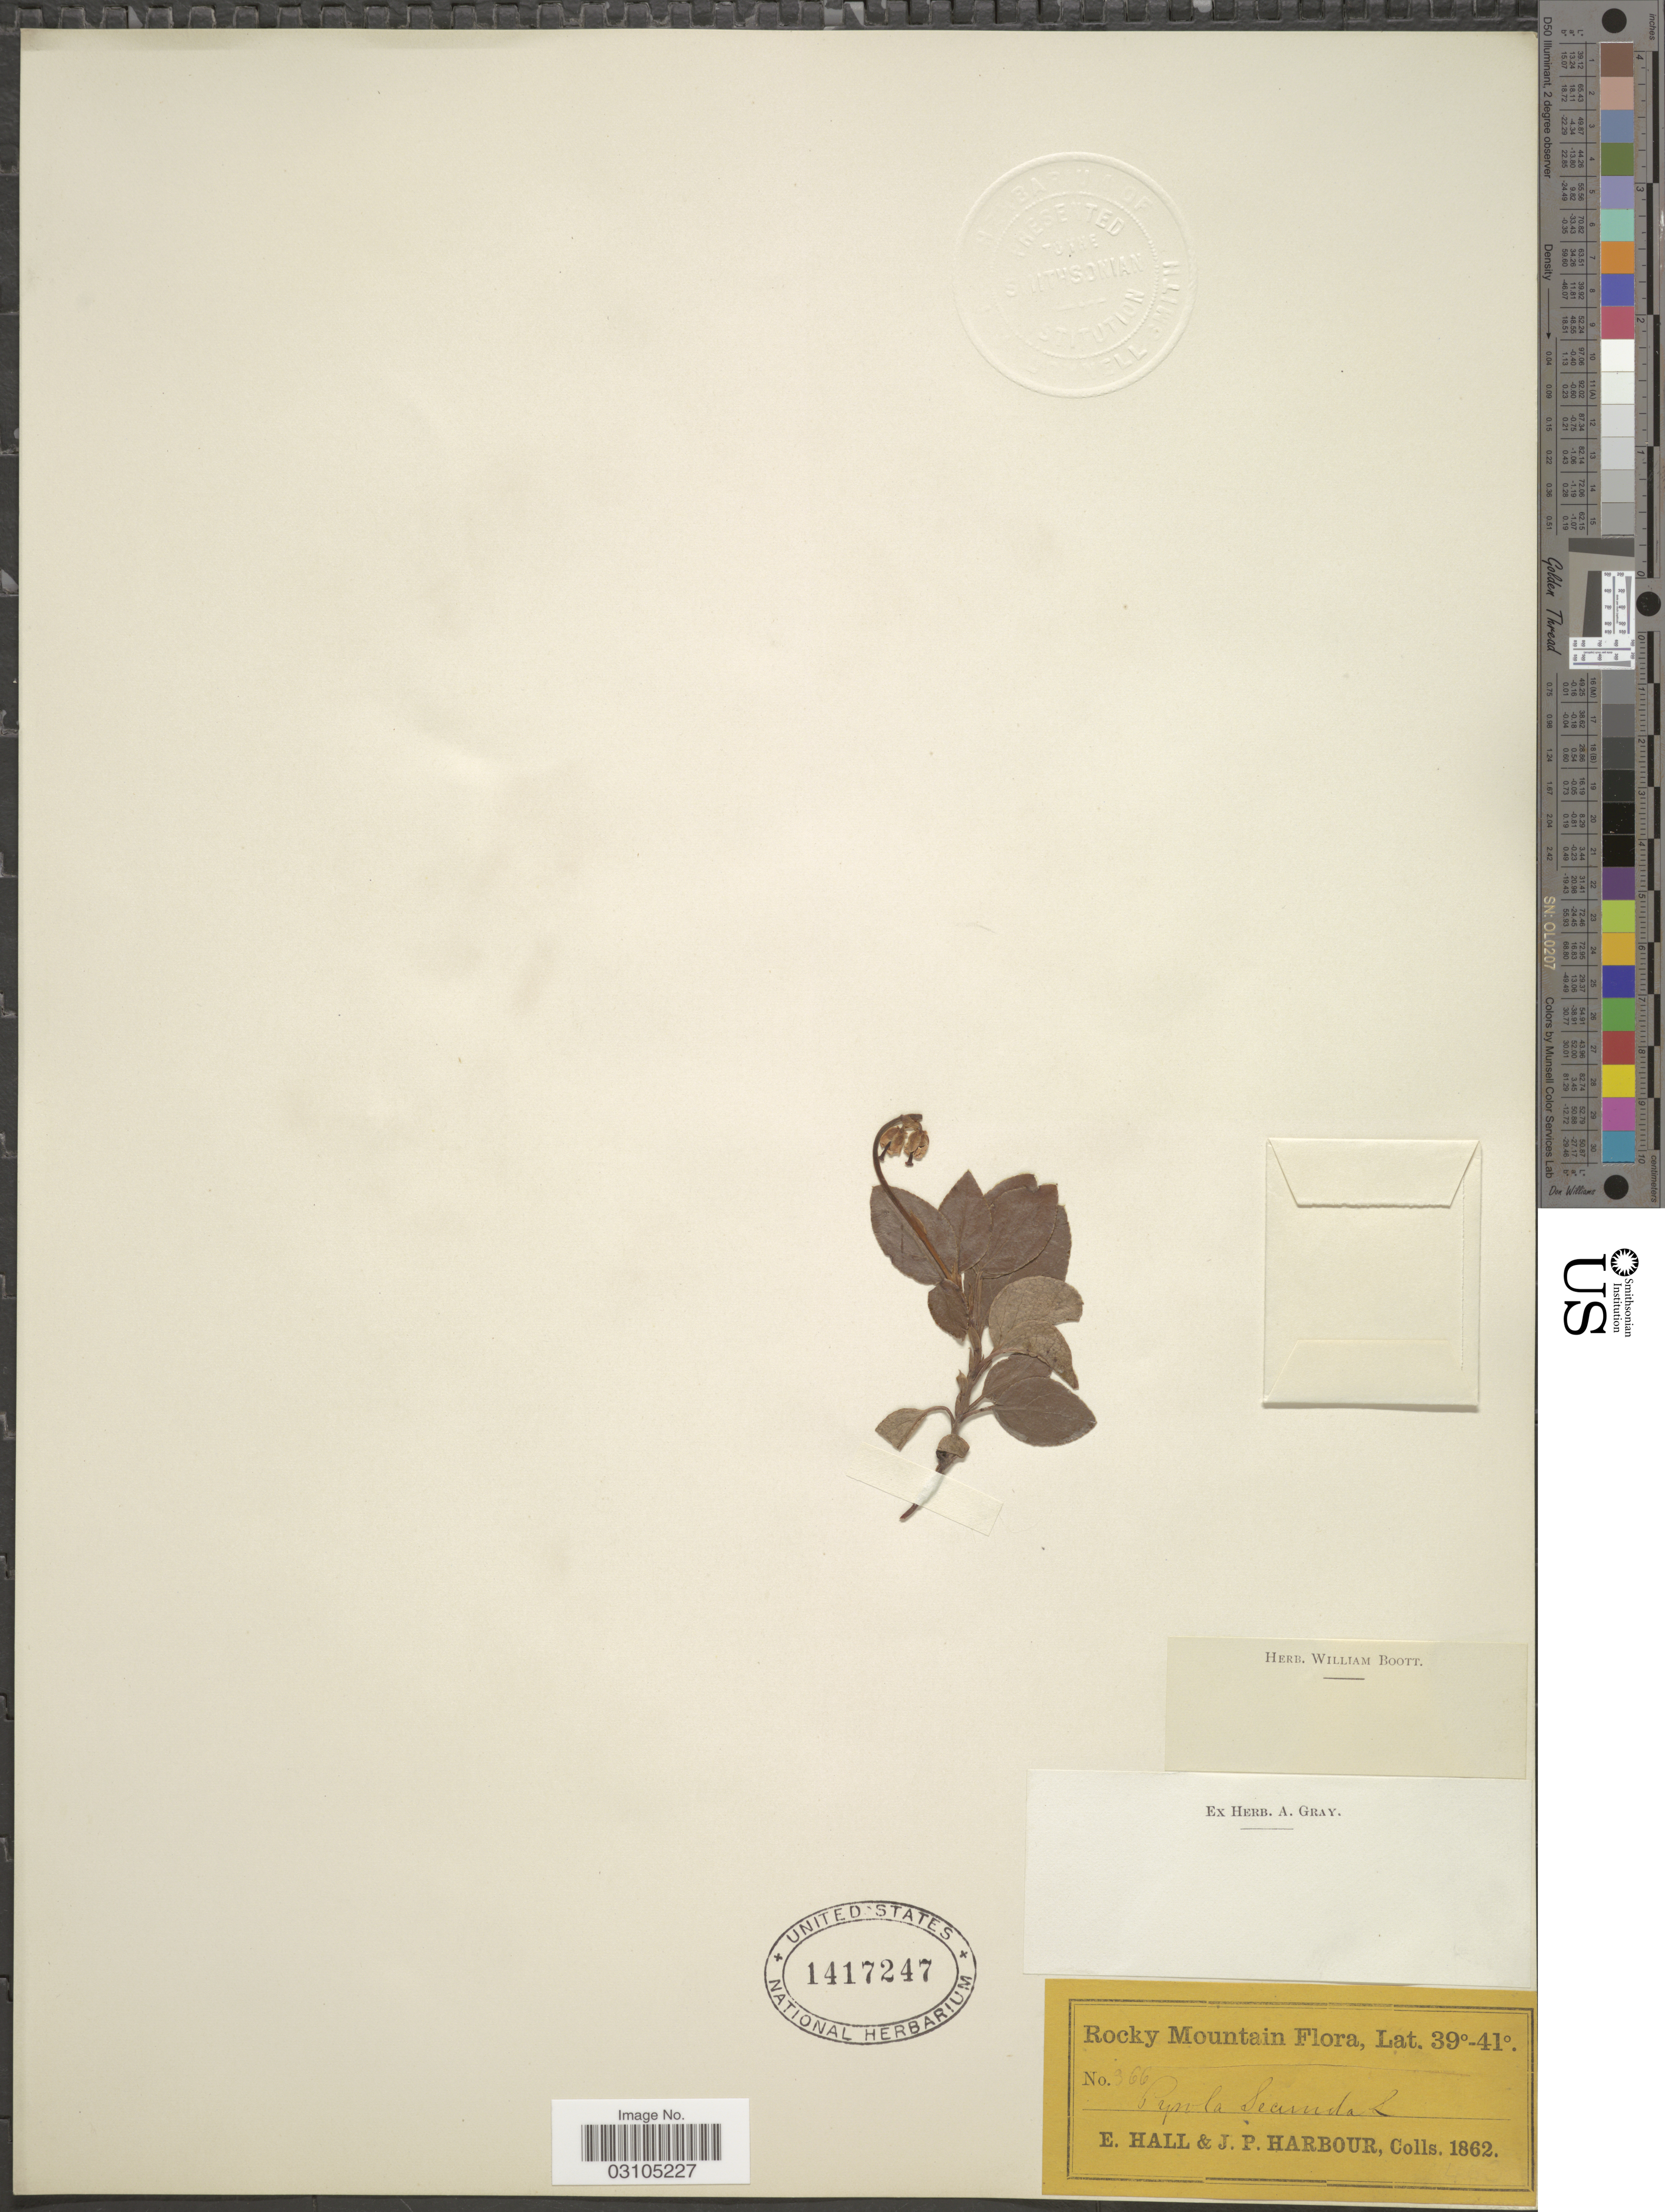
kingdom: Plantae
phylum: Tracheophyta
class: Magnoliopsida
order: Ericales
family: Ericaceae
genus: Orthilia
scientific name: Orthilia secunda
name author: (L.) House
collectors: E. Hall & J. Harbour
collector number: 366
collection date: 1862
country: United States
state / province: Colorado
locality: Rocky Mtns.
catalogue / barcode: US 1417247